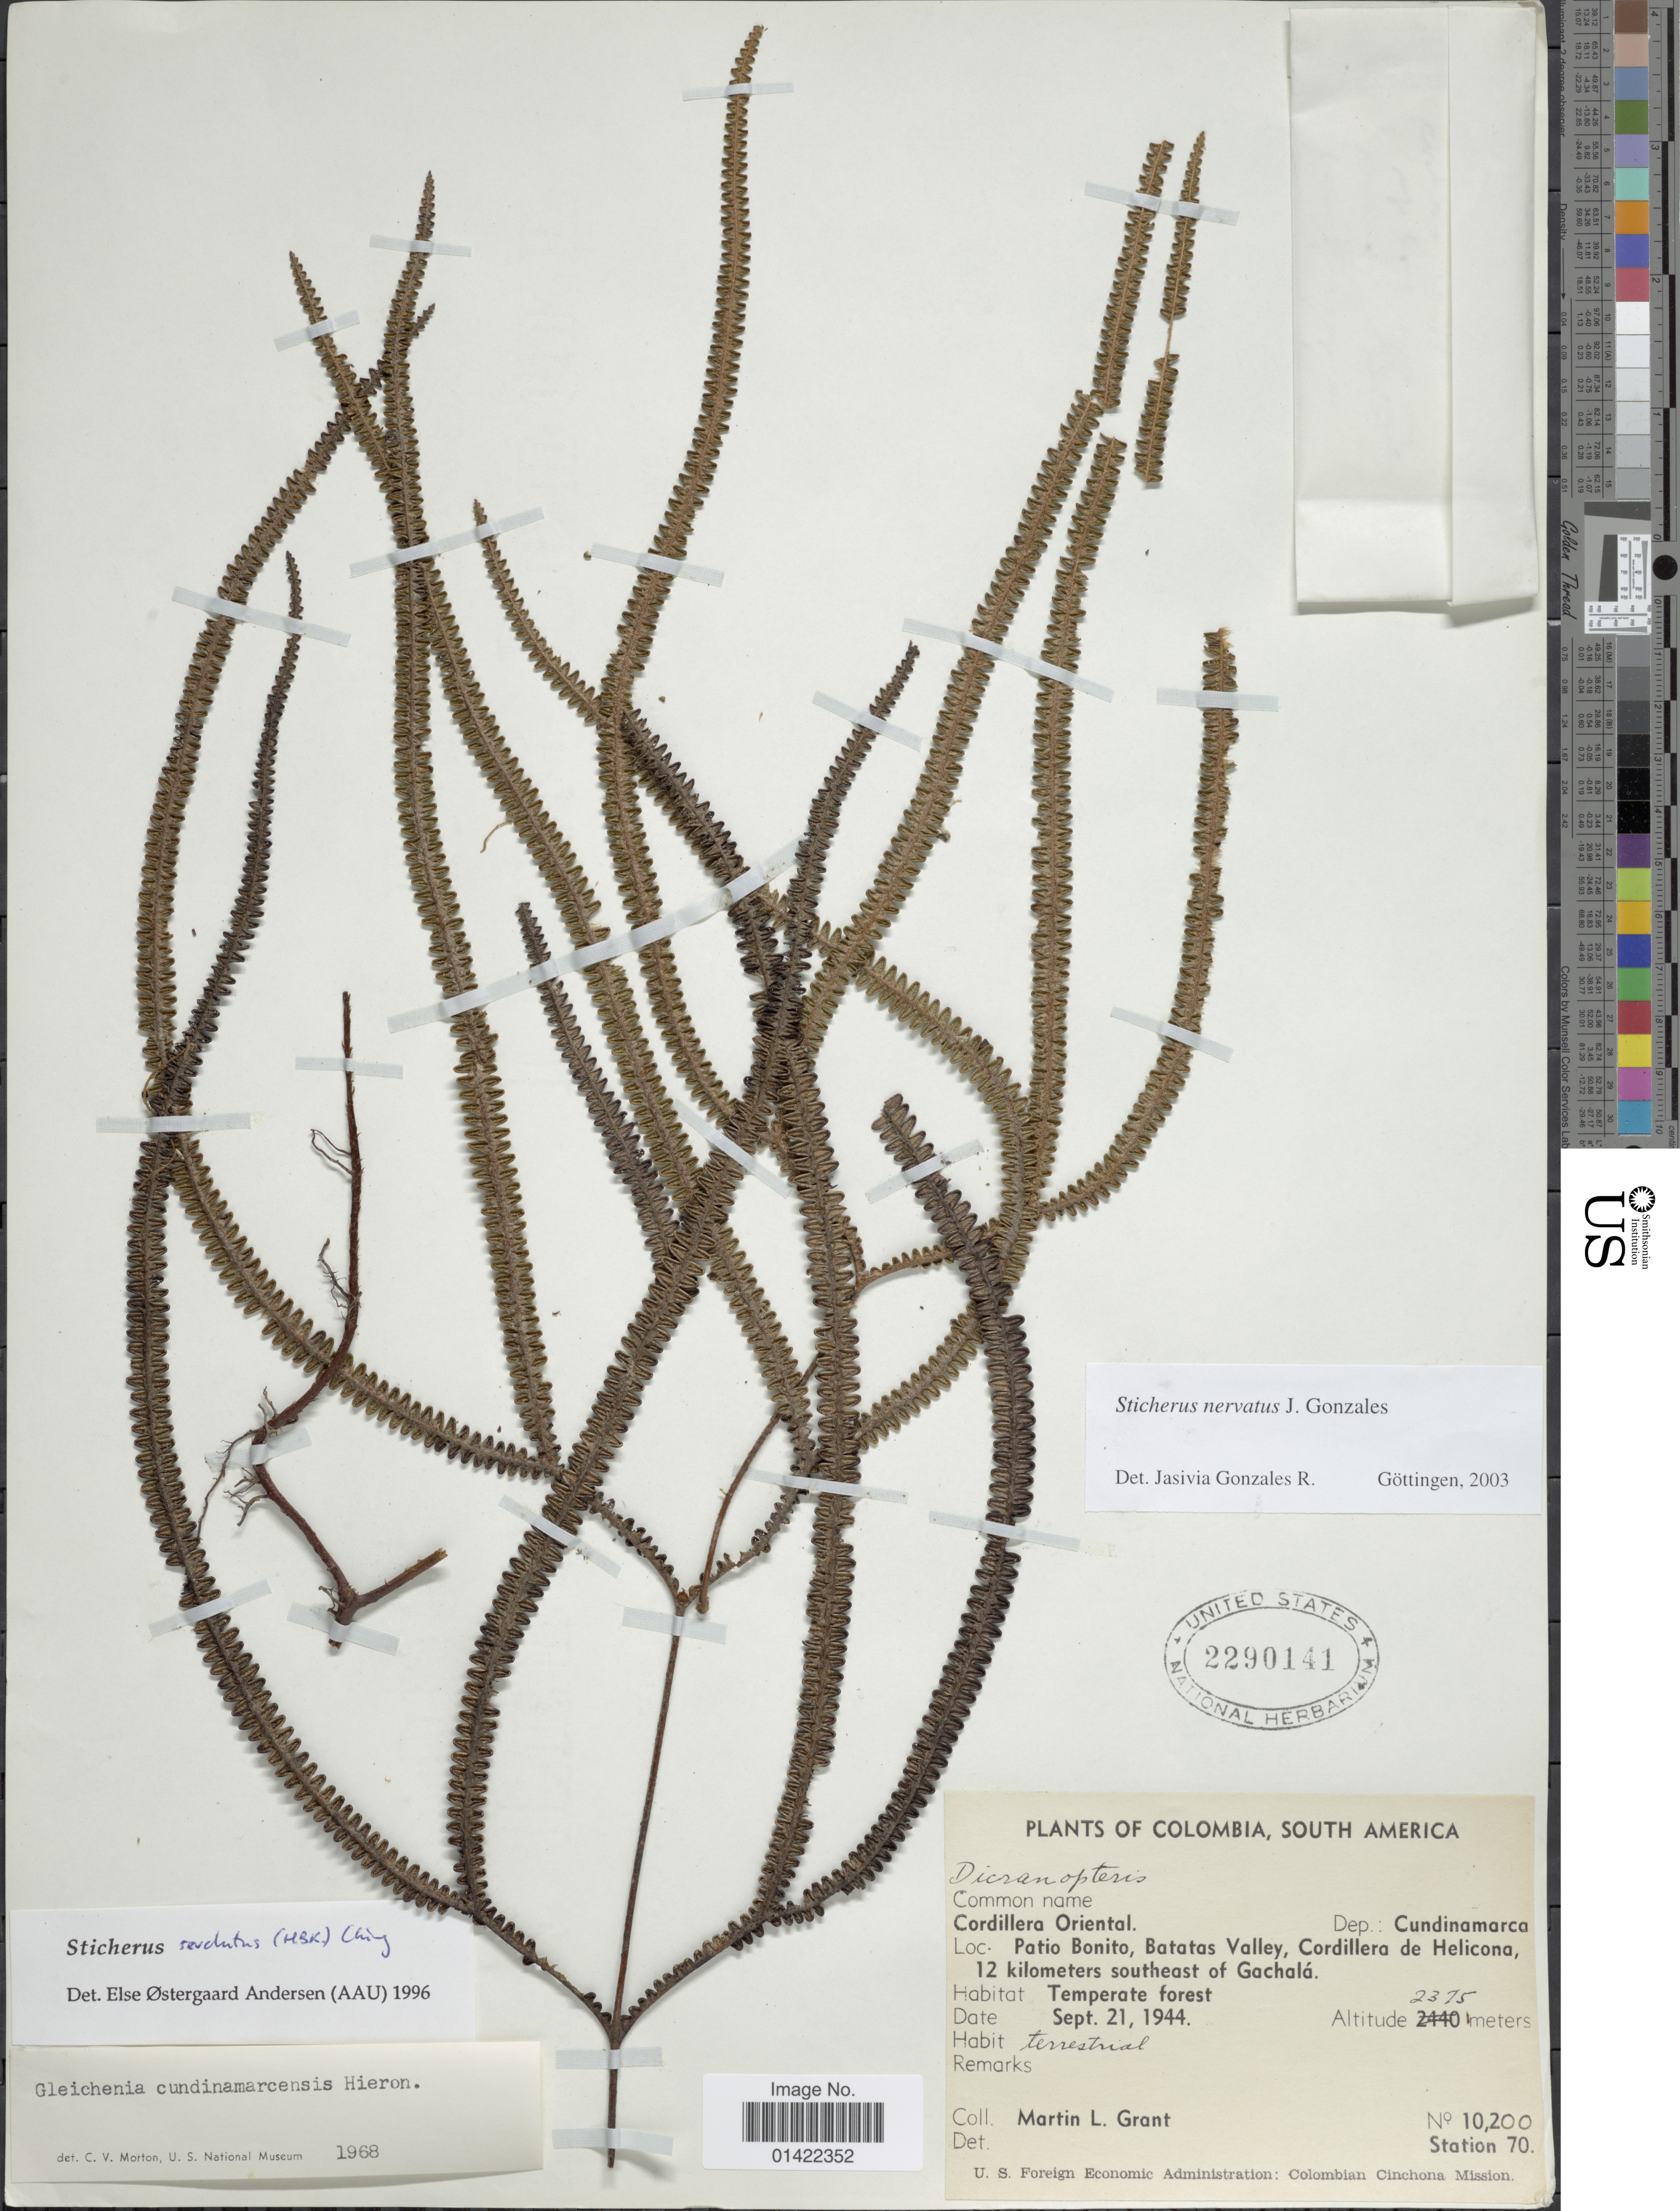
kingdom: Plantae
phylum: Tracheophyta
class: Polypodiopsida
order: Gleicheniales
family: Gleicheniaceae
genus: Sticherus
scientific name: Sticherus nervatus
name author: J. Gonzales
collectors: M. L. Grant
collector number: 10200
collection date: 1944-09-21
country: Colombia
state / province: Cundinamarca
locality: Cordillera Oriental, Patio Bonito, Batatas Valley, Cordillera de Helicona, 12 kilometers southeast of Gachalá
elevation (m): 2375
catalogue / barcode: US 2290141